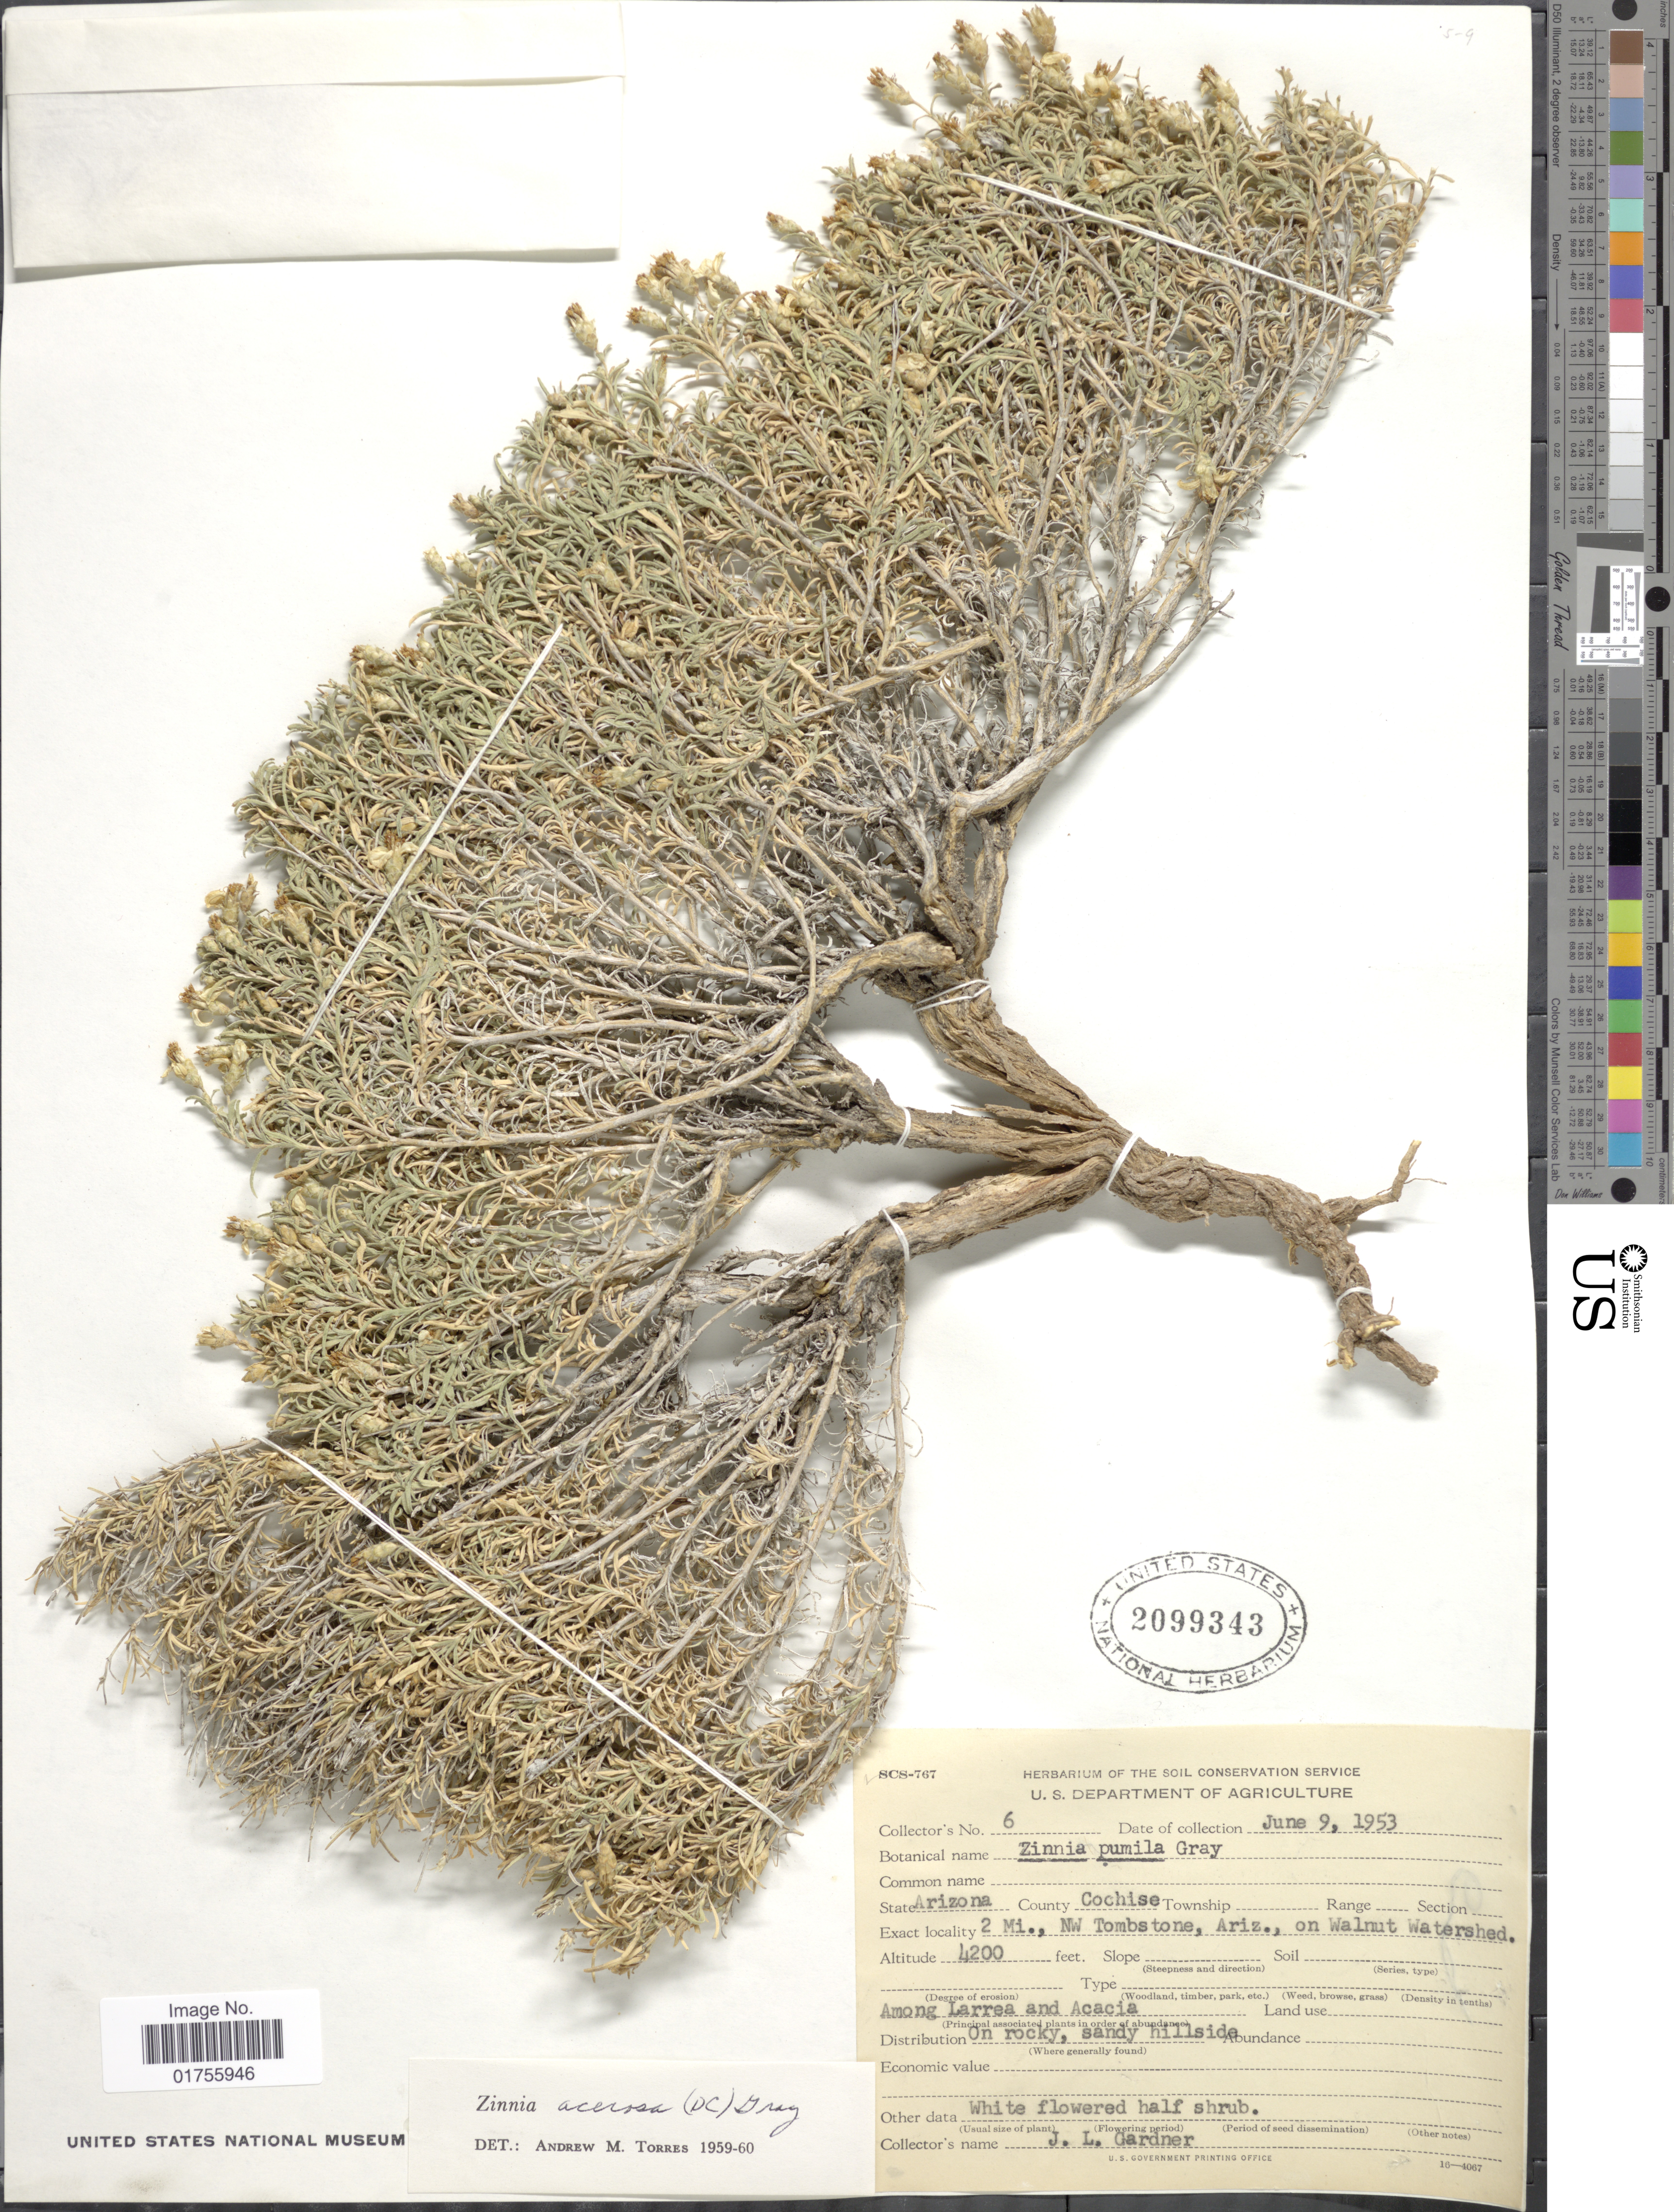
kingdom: Plantae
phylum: Tracheophyta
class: Magnoliopsida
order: Asterales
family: Asteraceae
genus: Zinnia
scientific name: Zinnia acerosa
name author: (DC.) A. Gray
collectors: -- Gardner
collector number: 6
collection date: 1953-06-09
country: United States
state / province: Arizona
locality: State Arizona, County Cochise, 2 mi. NW Tombstone, Ariz., on Walnut Watershed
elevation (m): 1280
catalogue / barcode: US 2099343